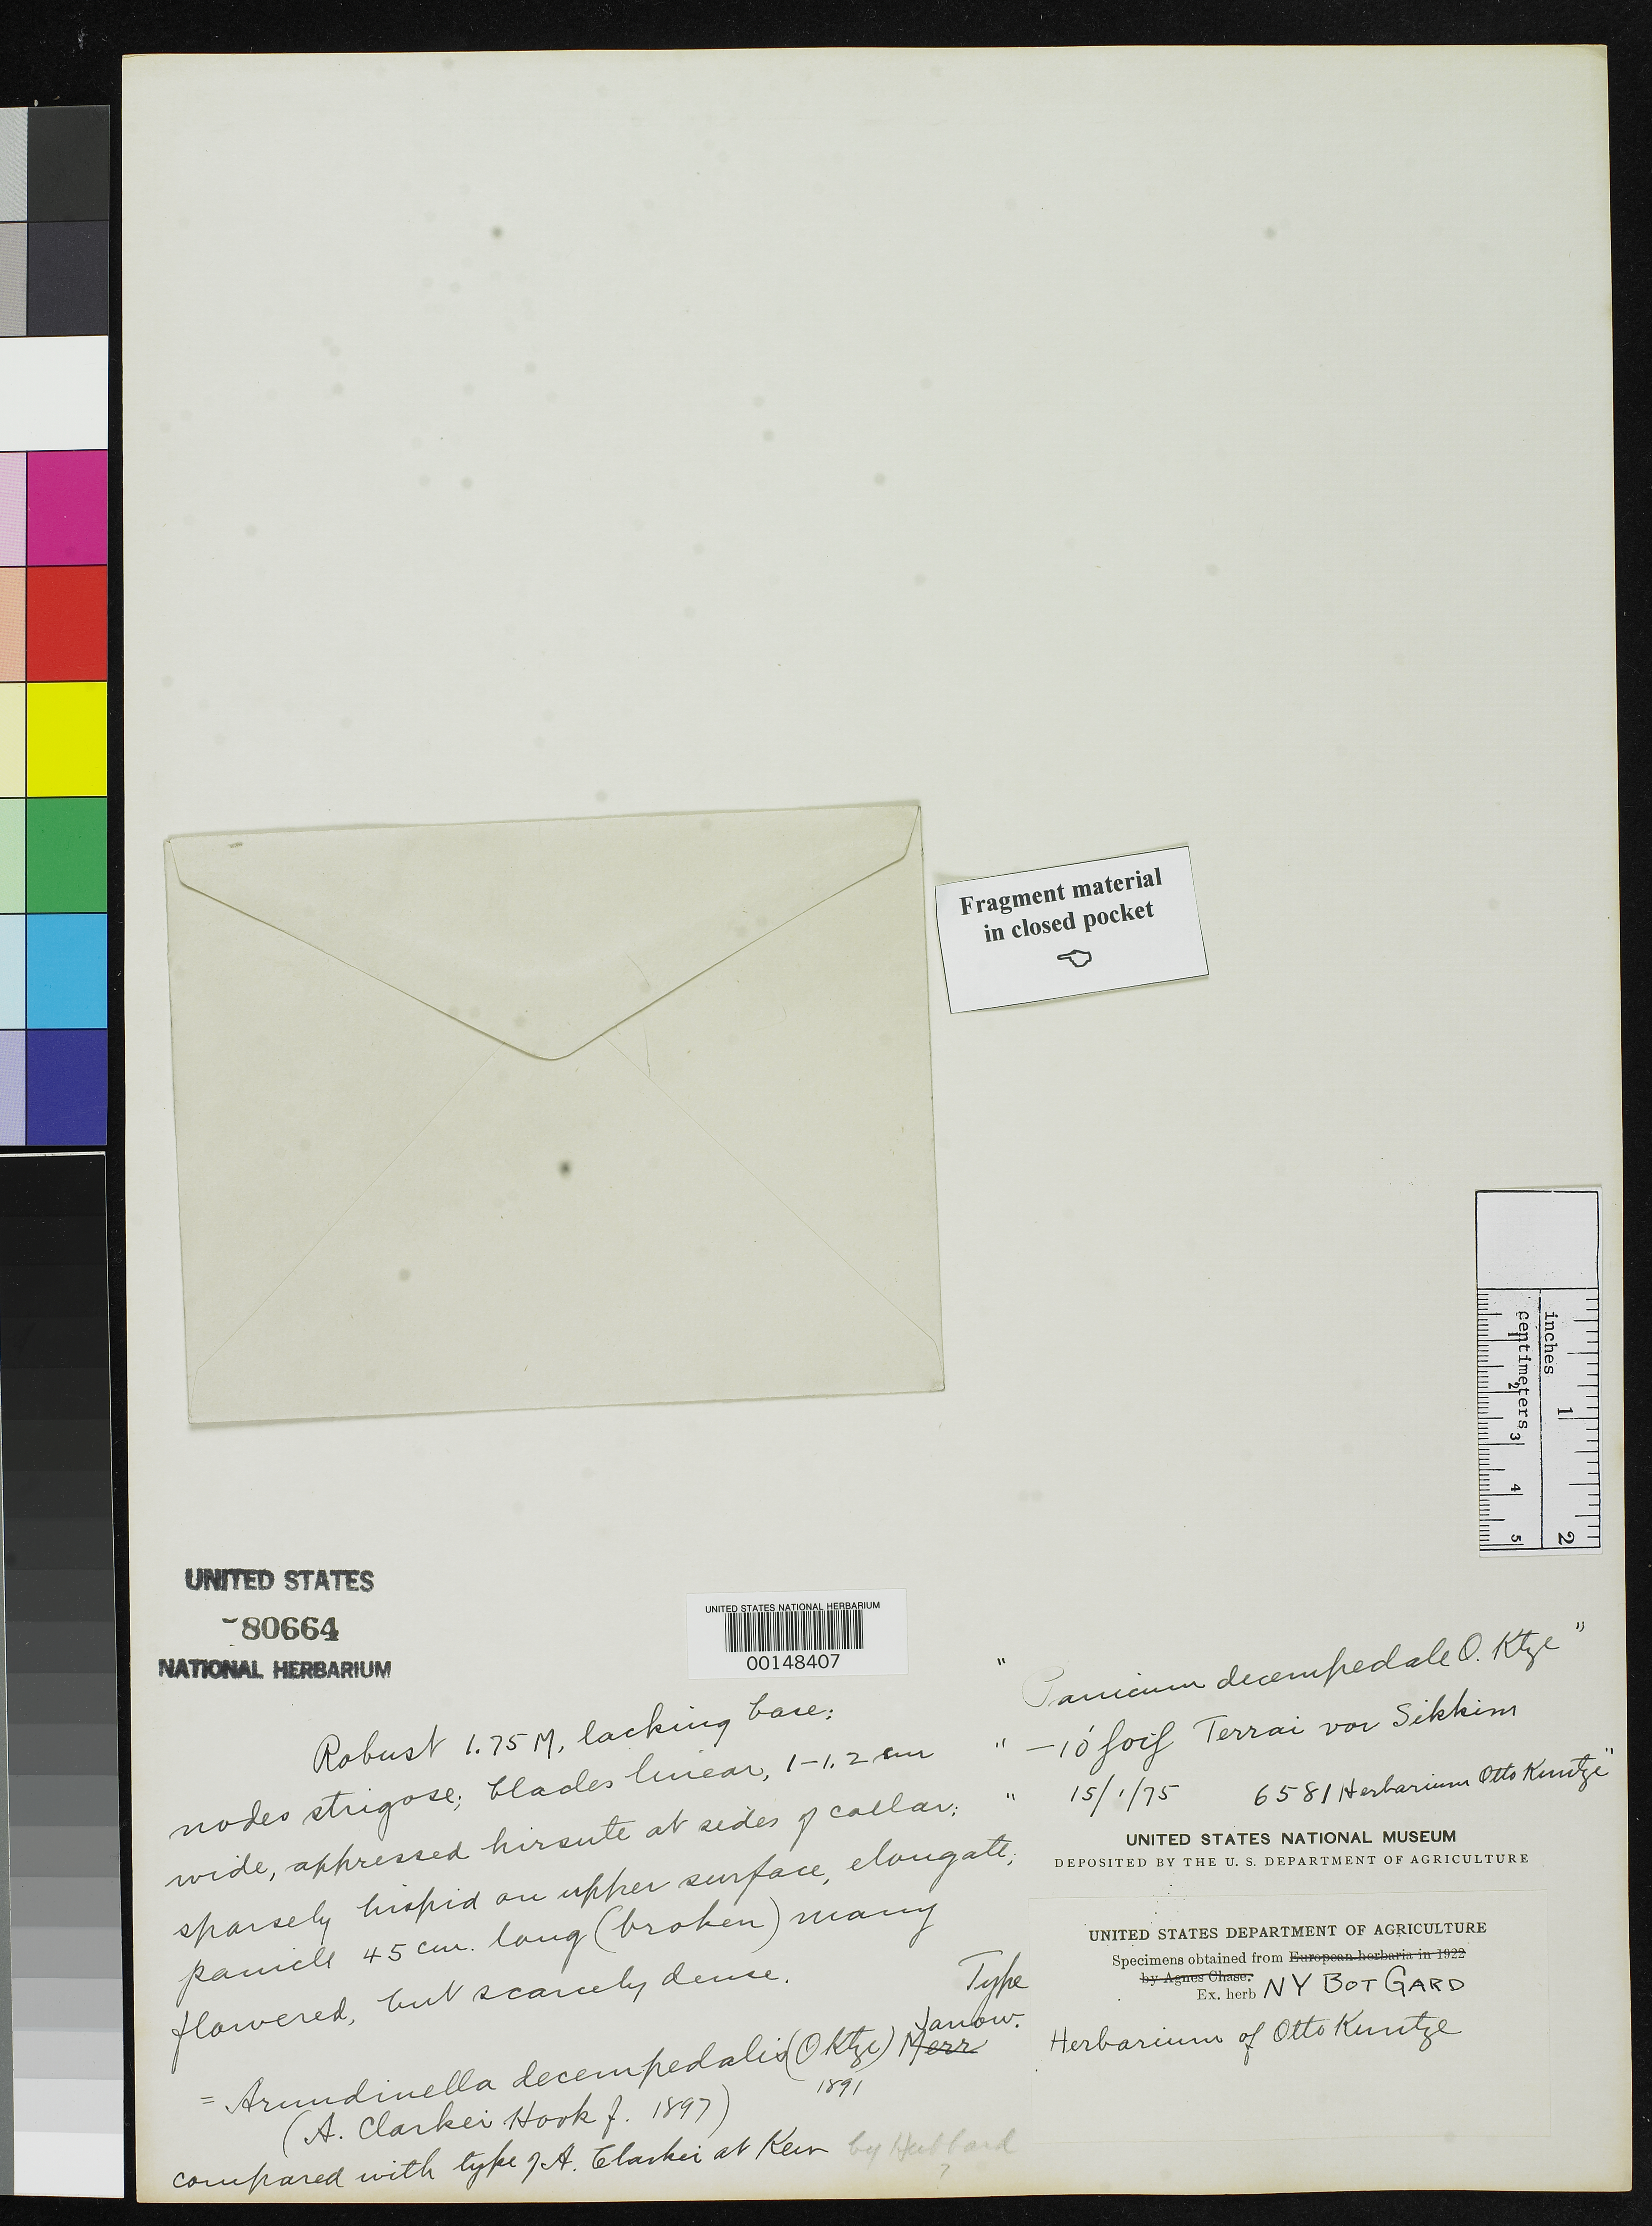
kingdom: Plantae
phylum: Tracheophyta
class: Liliopsida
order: Poales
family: Poaceae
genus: Panicum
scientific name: Panicum decempedale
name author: Kuntze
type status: Type Fragment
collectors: C.E.O. Kuntze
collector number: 6581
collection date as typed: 15 Jan 1875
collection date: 1875-01-15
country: India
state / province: Sikkim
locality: Himalaya.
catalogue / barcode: US 80664